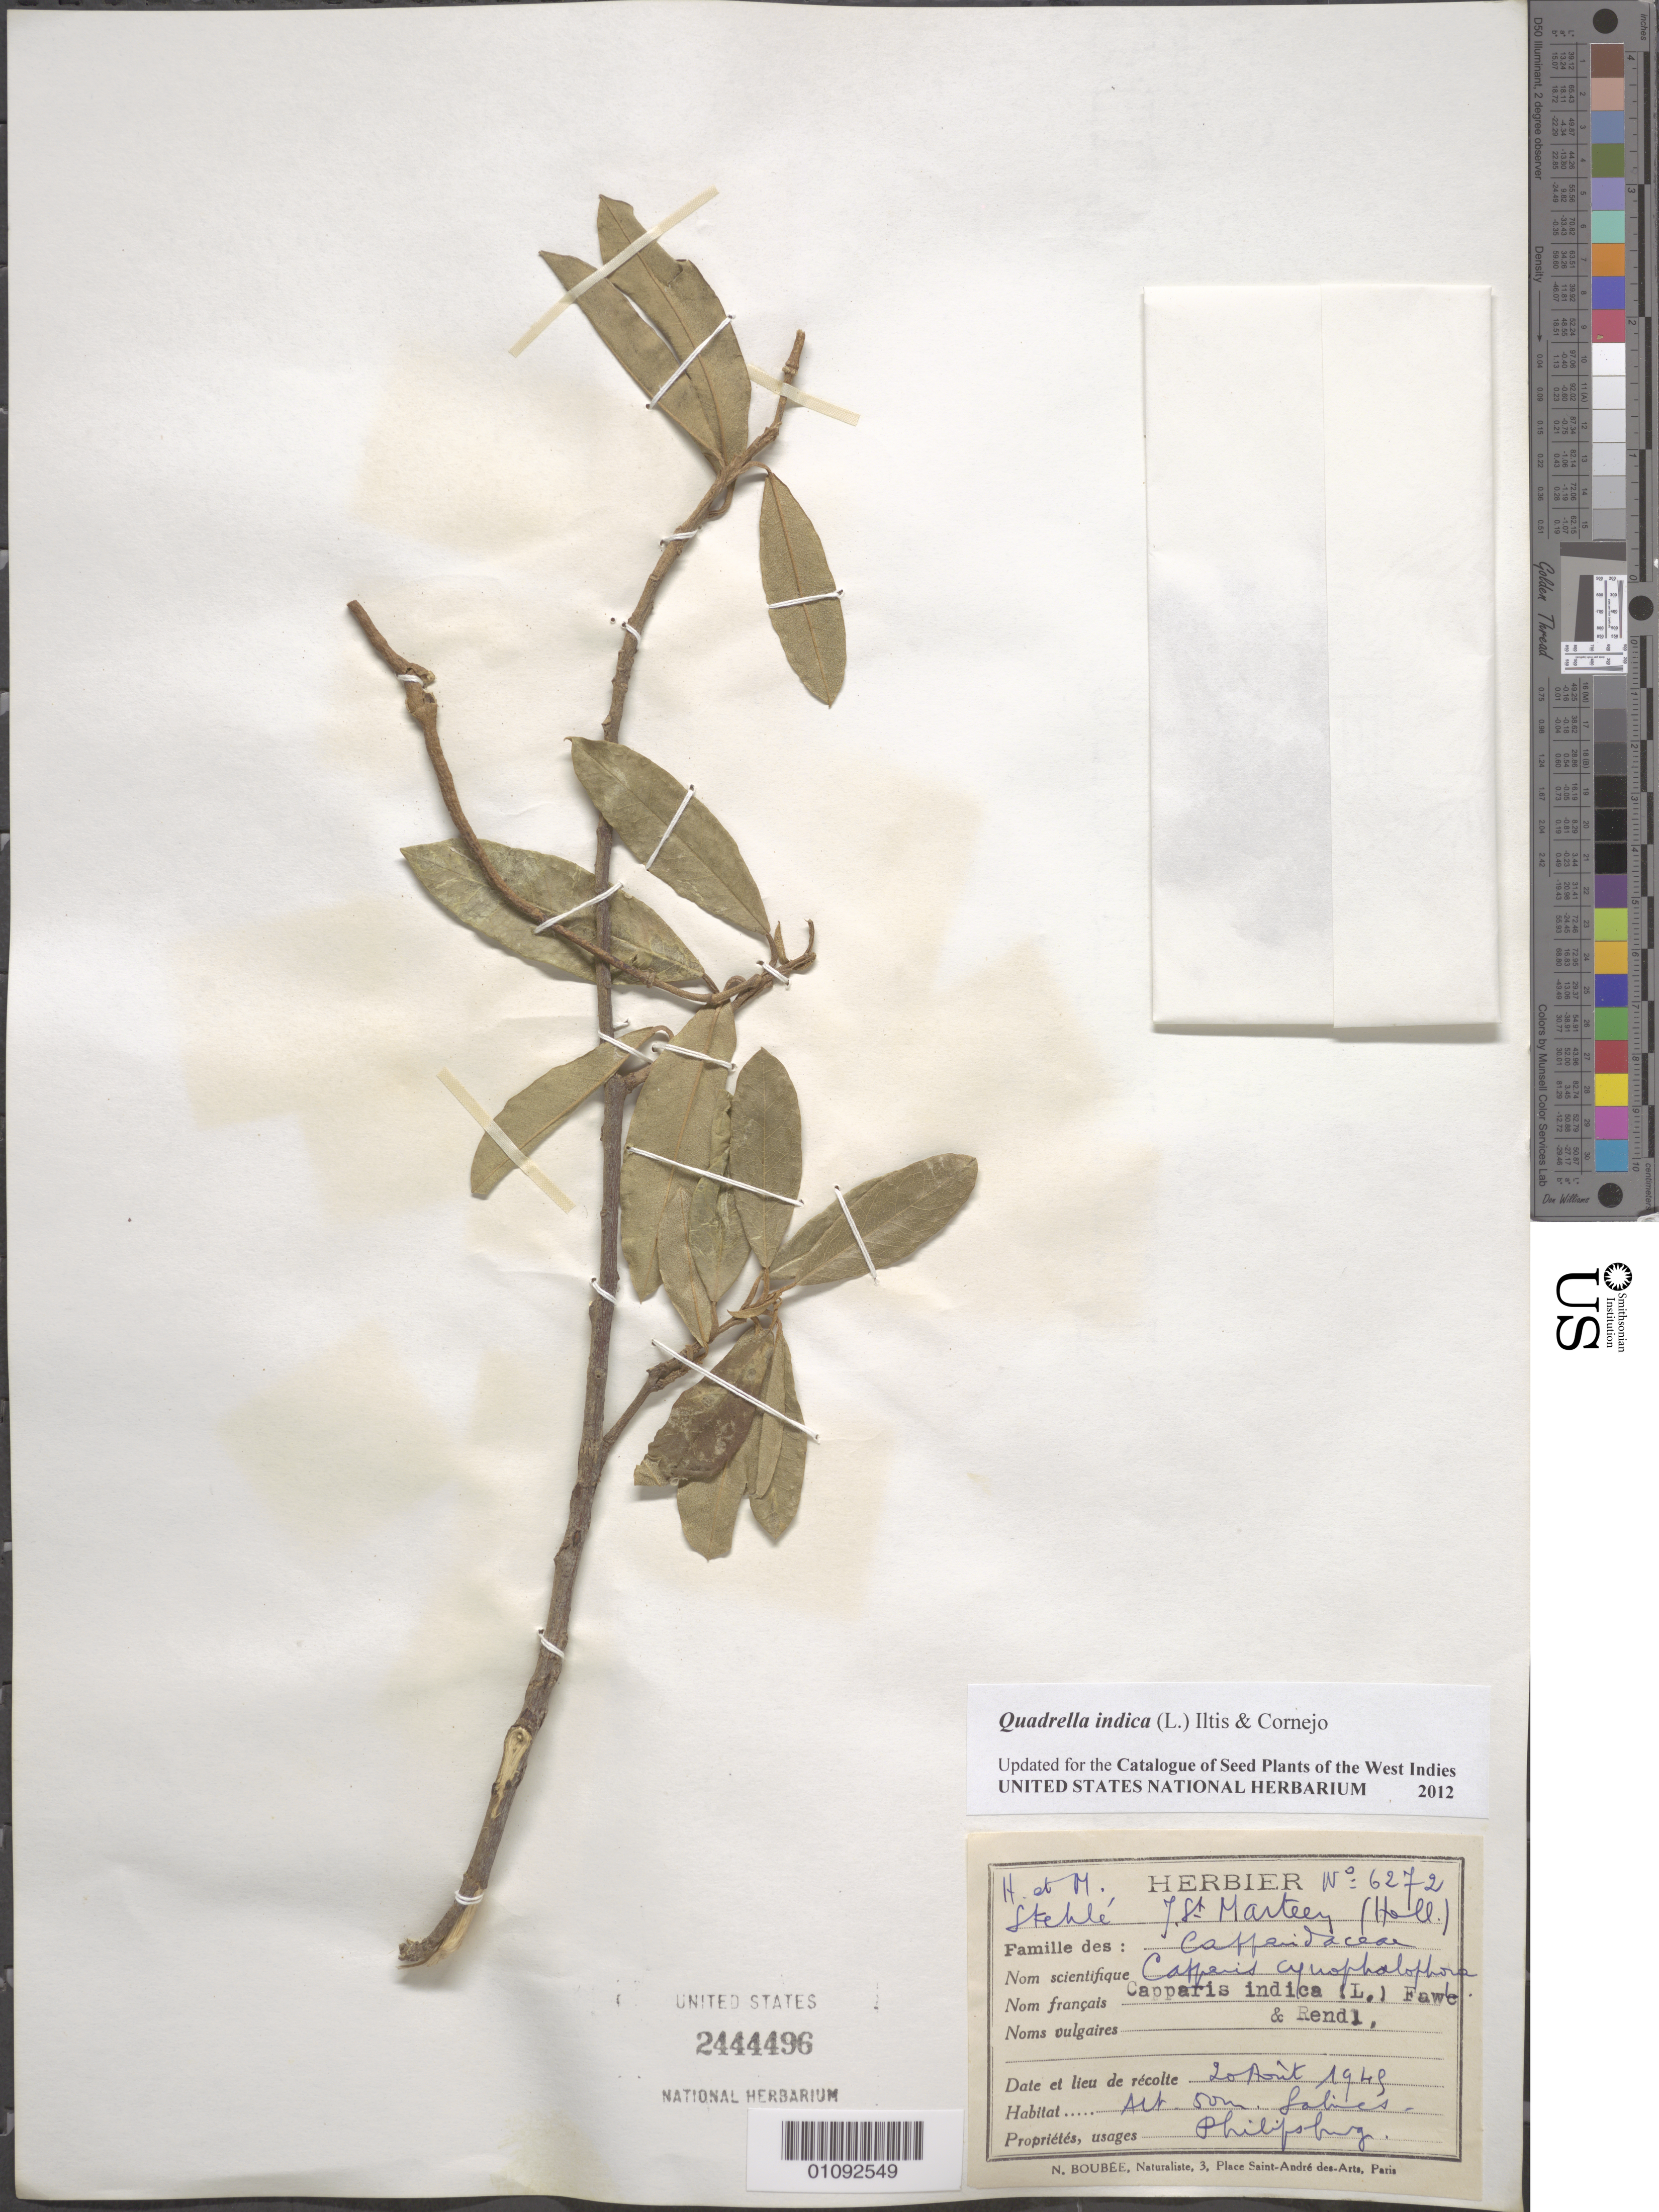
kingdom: Plantae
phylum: Tracheophyta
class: Magnoliopsida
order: Brassicales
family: Capparaceae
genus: Quadrella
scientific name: Quadrella indica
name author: (L.) Iltis & Cornejo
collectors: H. Stehlé & M. Stehlé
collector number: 6272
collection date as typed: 20 Aug 1948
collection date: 1948-08-20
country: Sint Maartin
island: Sint Maarten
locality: Philipsburg.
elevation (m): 50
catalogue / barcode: US 2444496